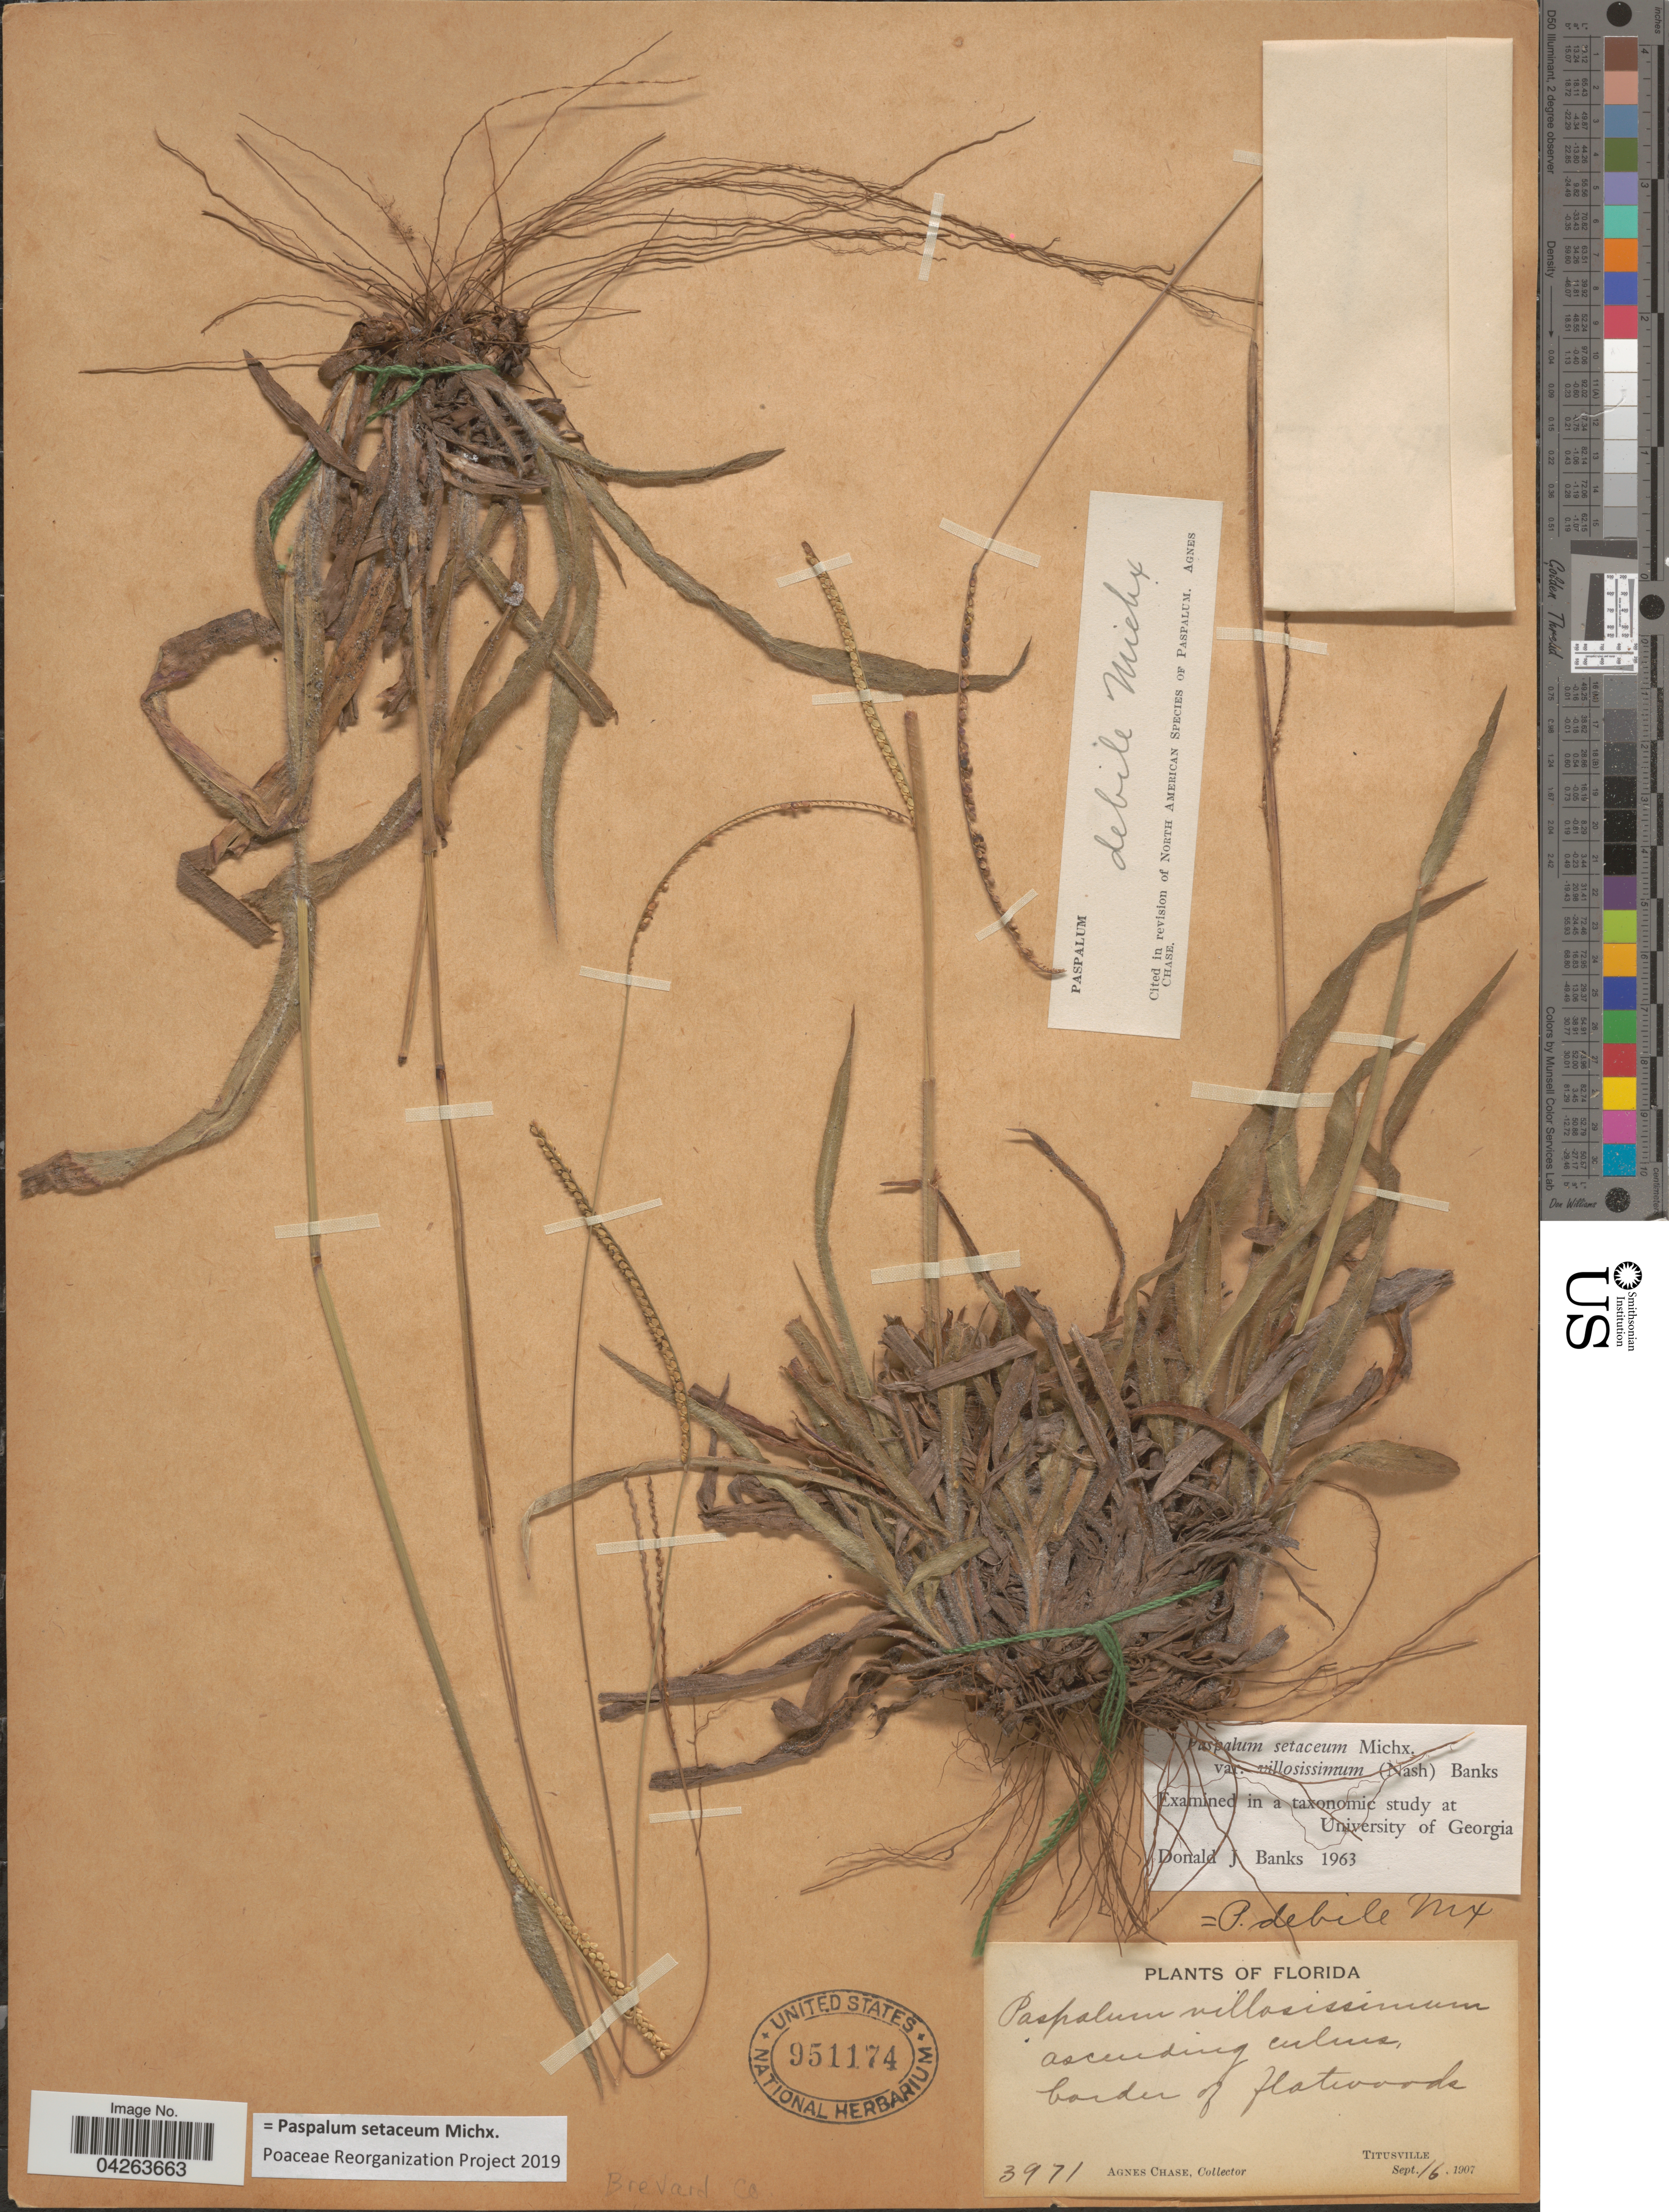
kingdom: Plantae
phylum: Tracheophyta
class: Liliopsida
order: Poales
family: Poaceae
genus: Paspalum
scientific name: Paspalum setaceum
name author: Michx.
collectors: A. Chase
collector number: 3971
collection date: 1907-09-16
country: United States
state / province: Florida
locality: Ascending culms, border of flatwoods. Titusville. Brevard Co.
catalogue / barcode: US 951174